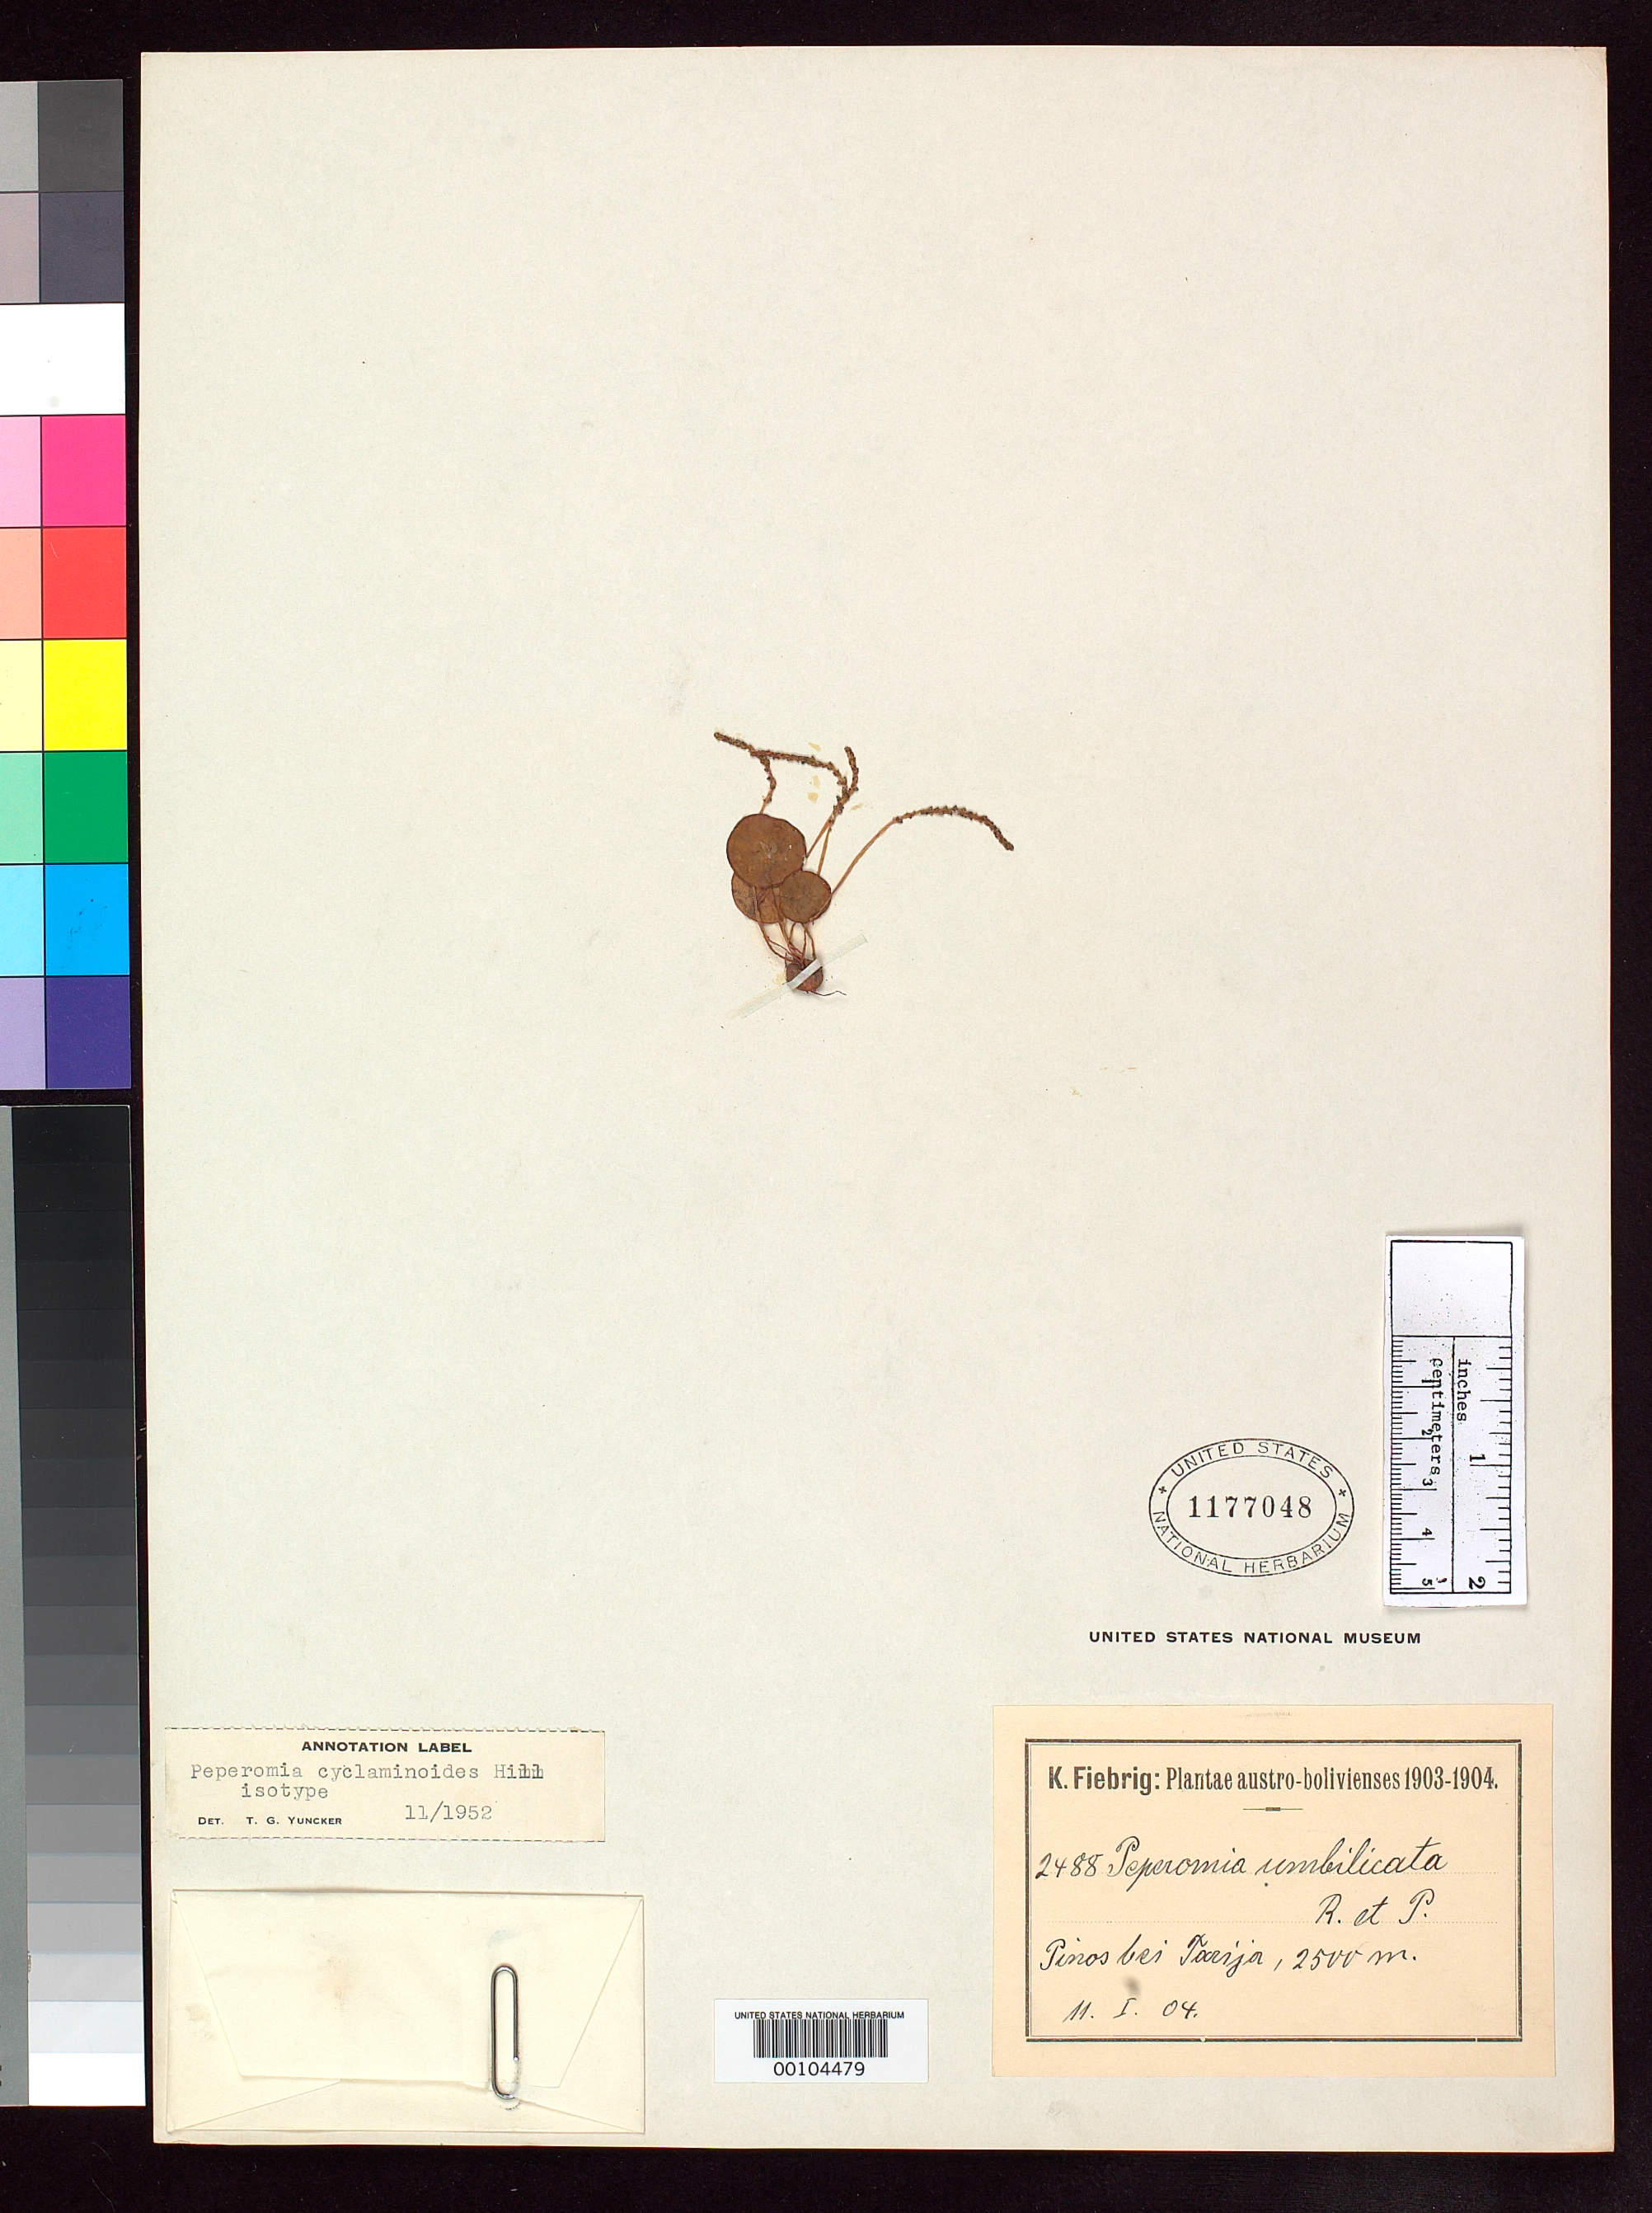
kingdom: Plantae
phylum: Tracheophyta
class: Magnoliopsida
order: Piperales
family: Piperaceae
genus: Peperomia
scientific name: Peperomia cyclaminoides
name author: A.W. Hill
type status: Isotype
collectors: K. Fiebrig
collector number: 2488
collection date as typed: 11 Jan 1904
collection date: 1904-01-11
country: Bolivia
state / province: Tarija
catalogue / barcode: US 1177048